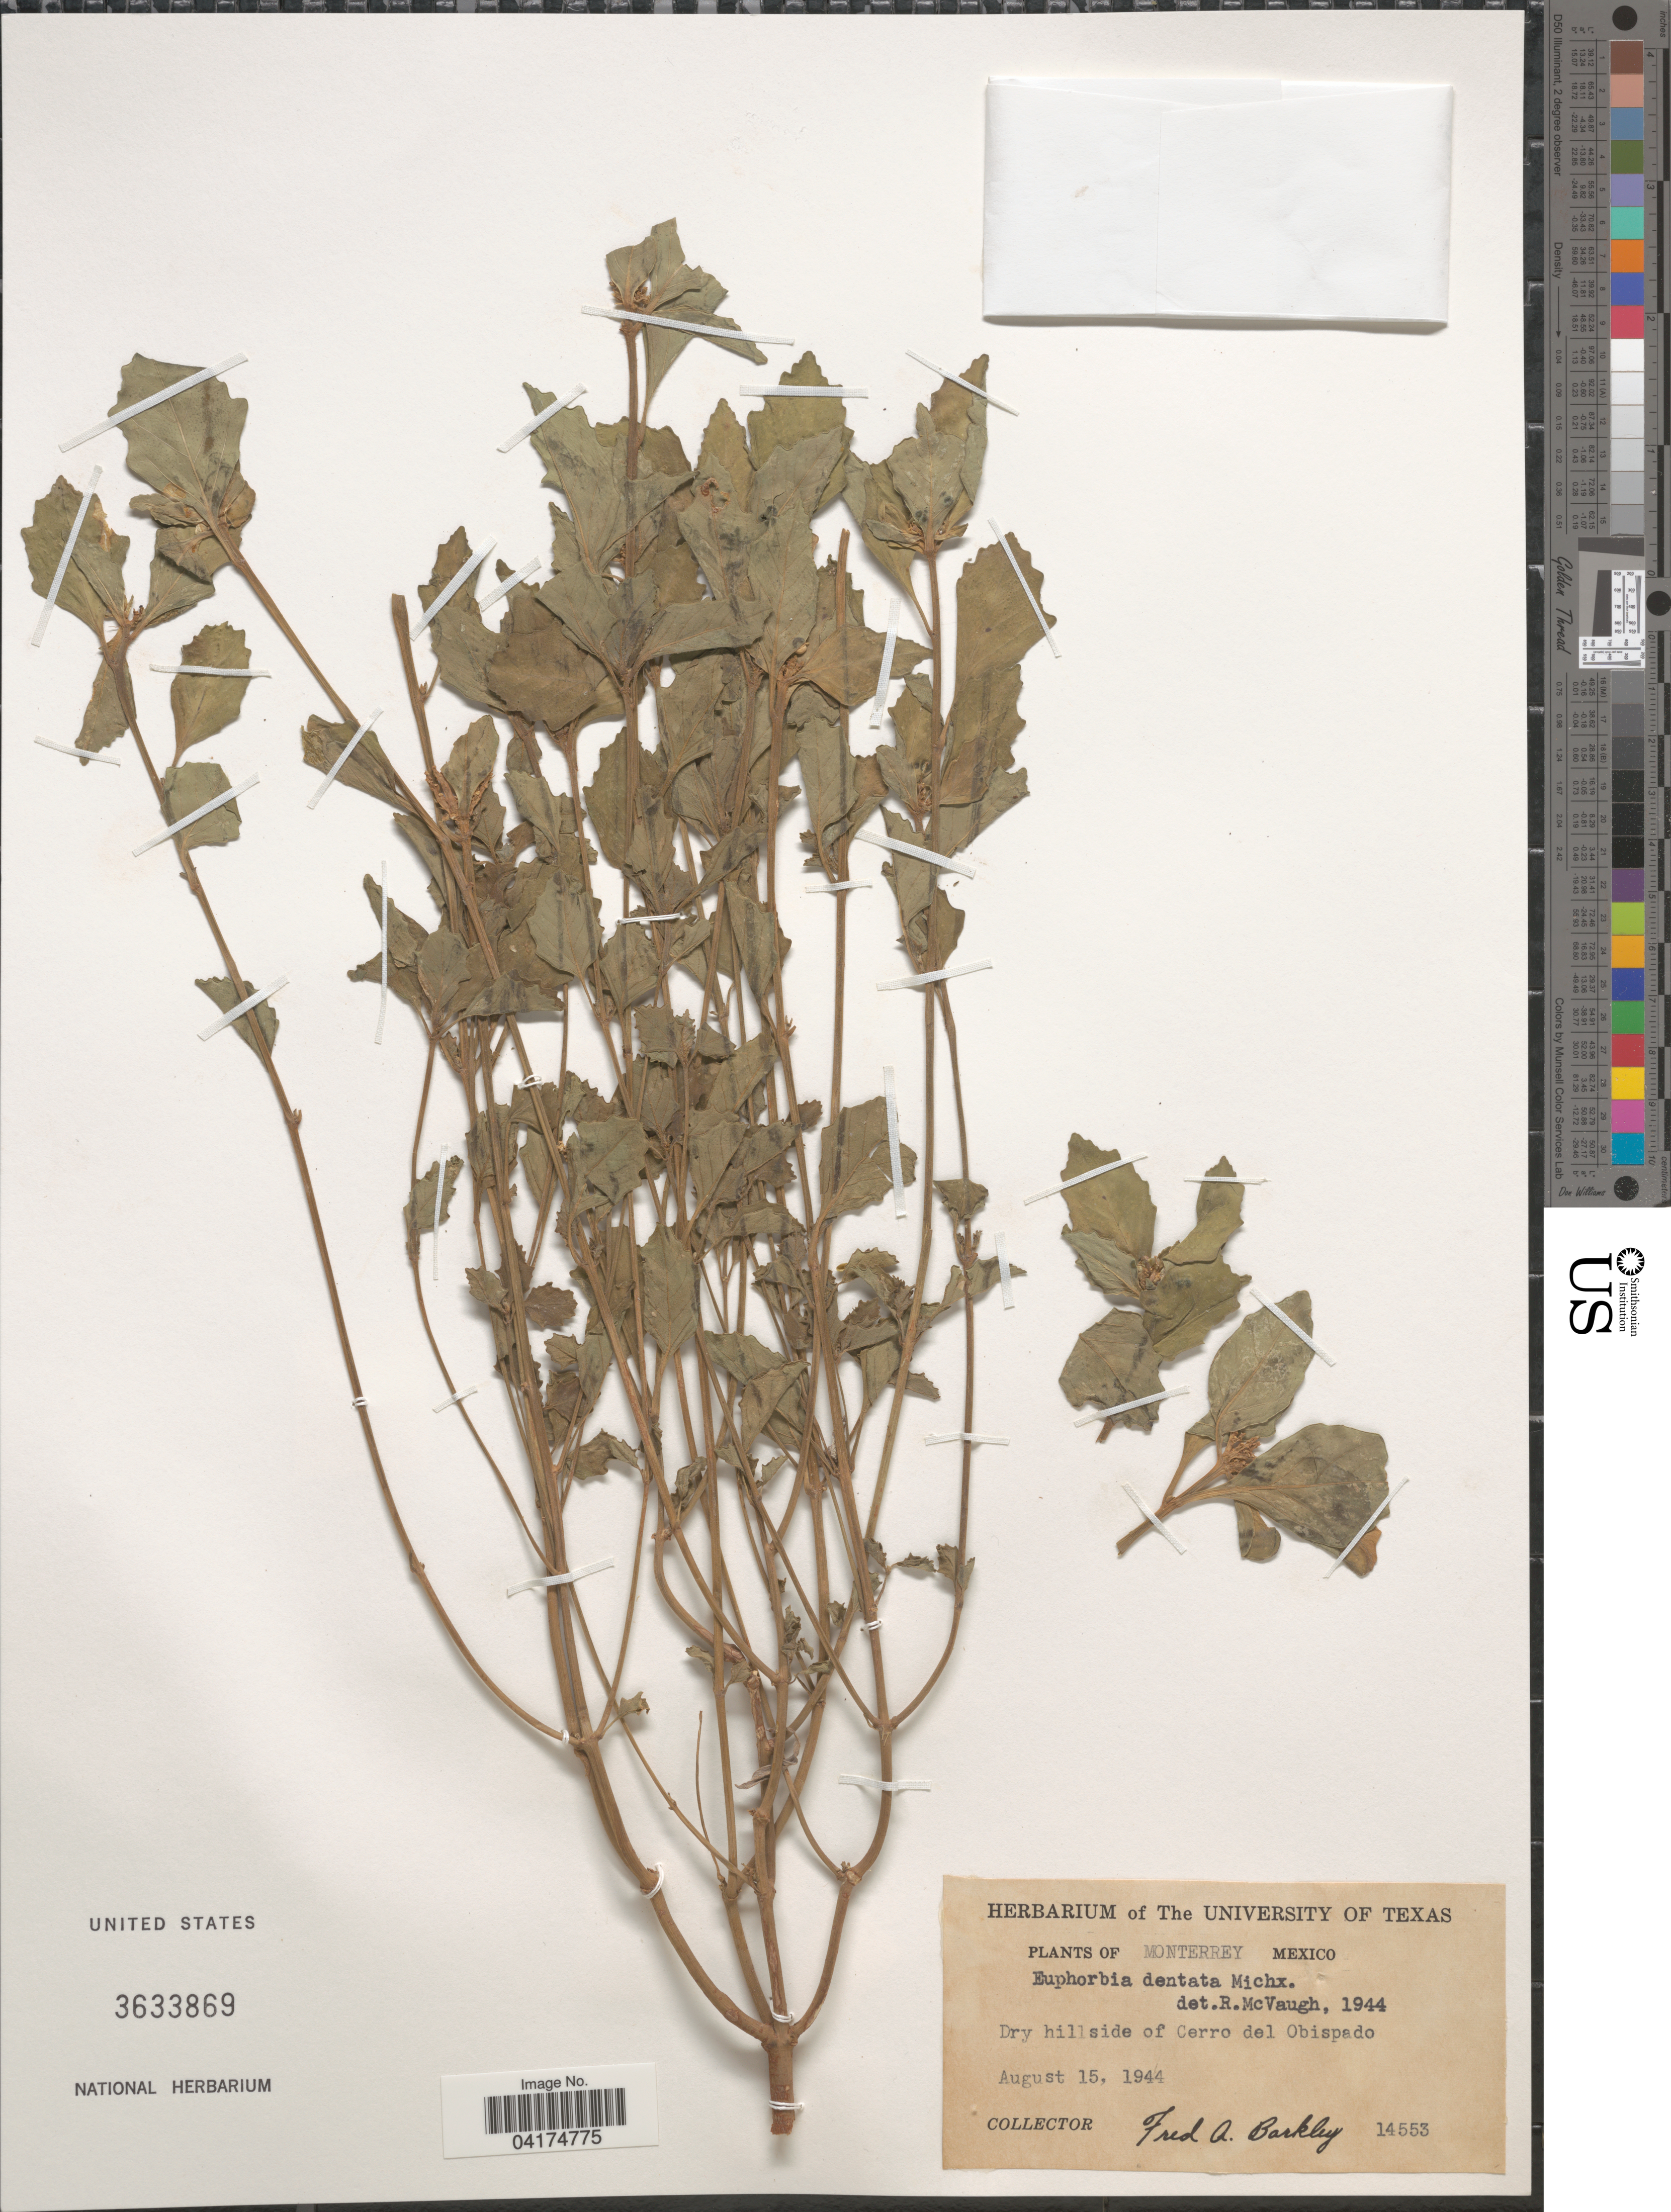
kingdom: Plantae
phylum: Tracheophyta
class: Magnoliopsida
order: Malpighiales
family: Euphorbiaceae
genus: Euphorbia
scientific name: Euphorbia dentata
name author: Michx.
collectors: F. A. Barkley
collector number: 14553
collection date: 1944-08-15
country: Mexico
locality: Monterrey. Dry hillside of Cerro del Obispado.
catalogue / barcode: US 3633869